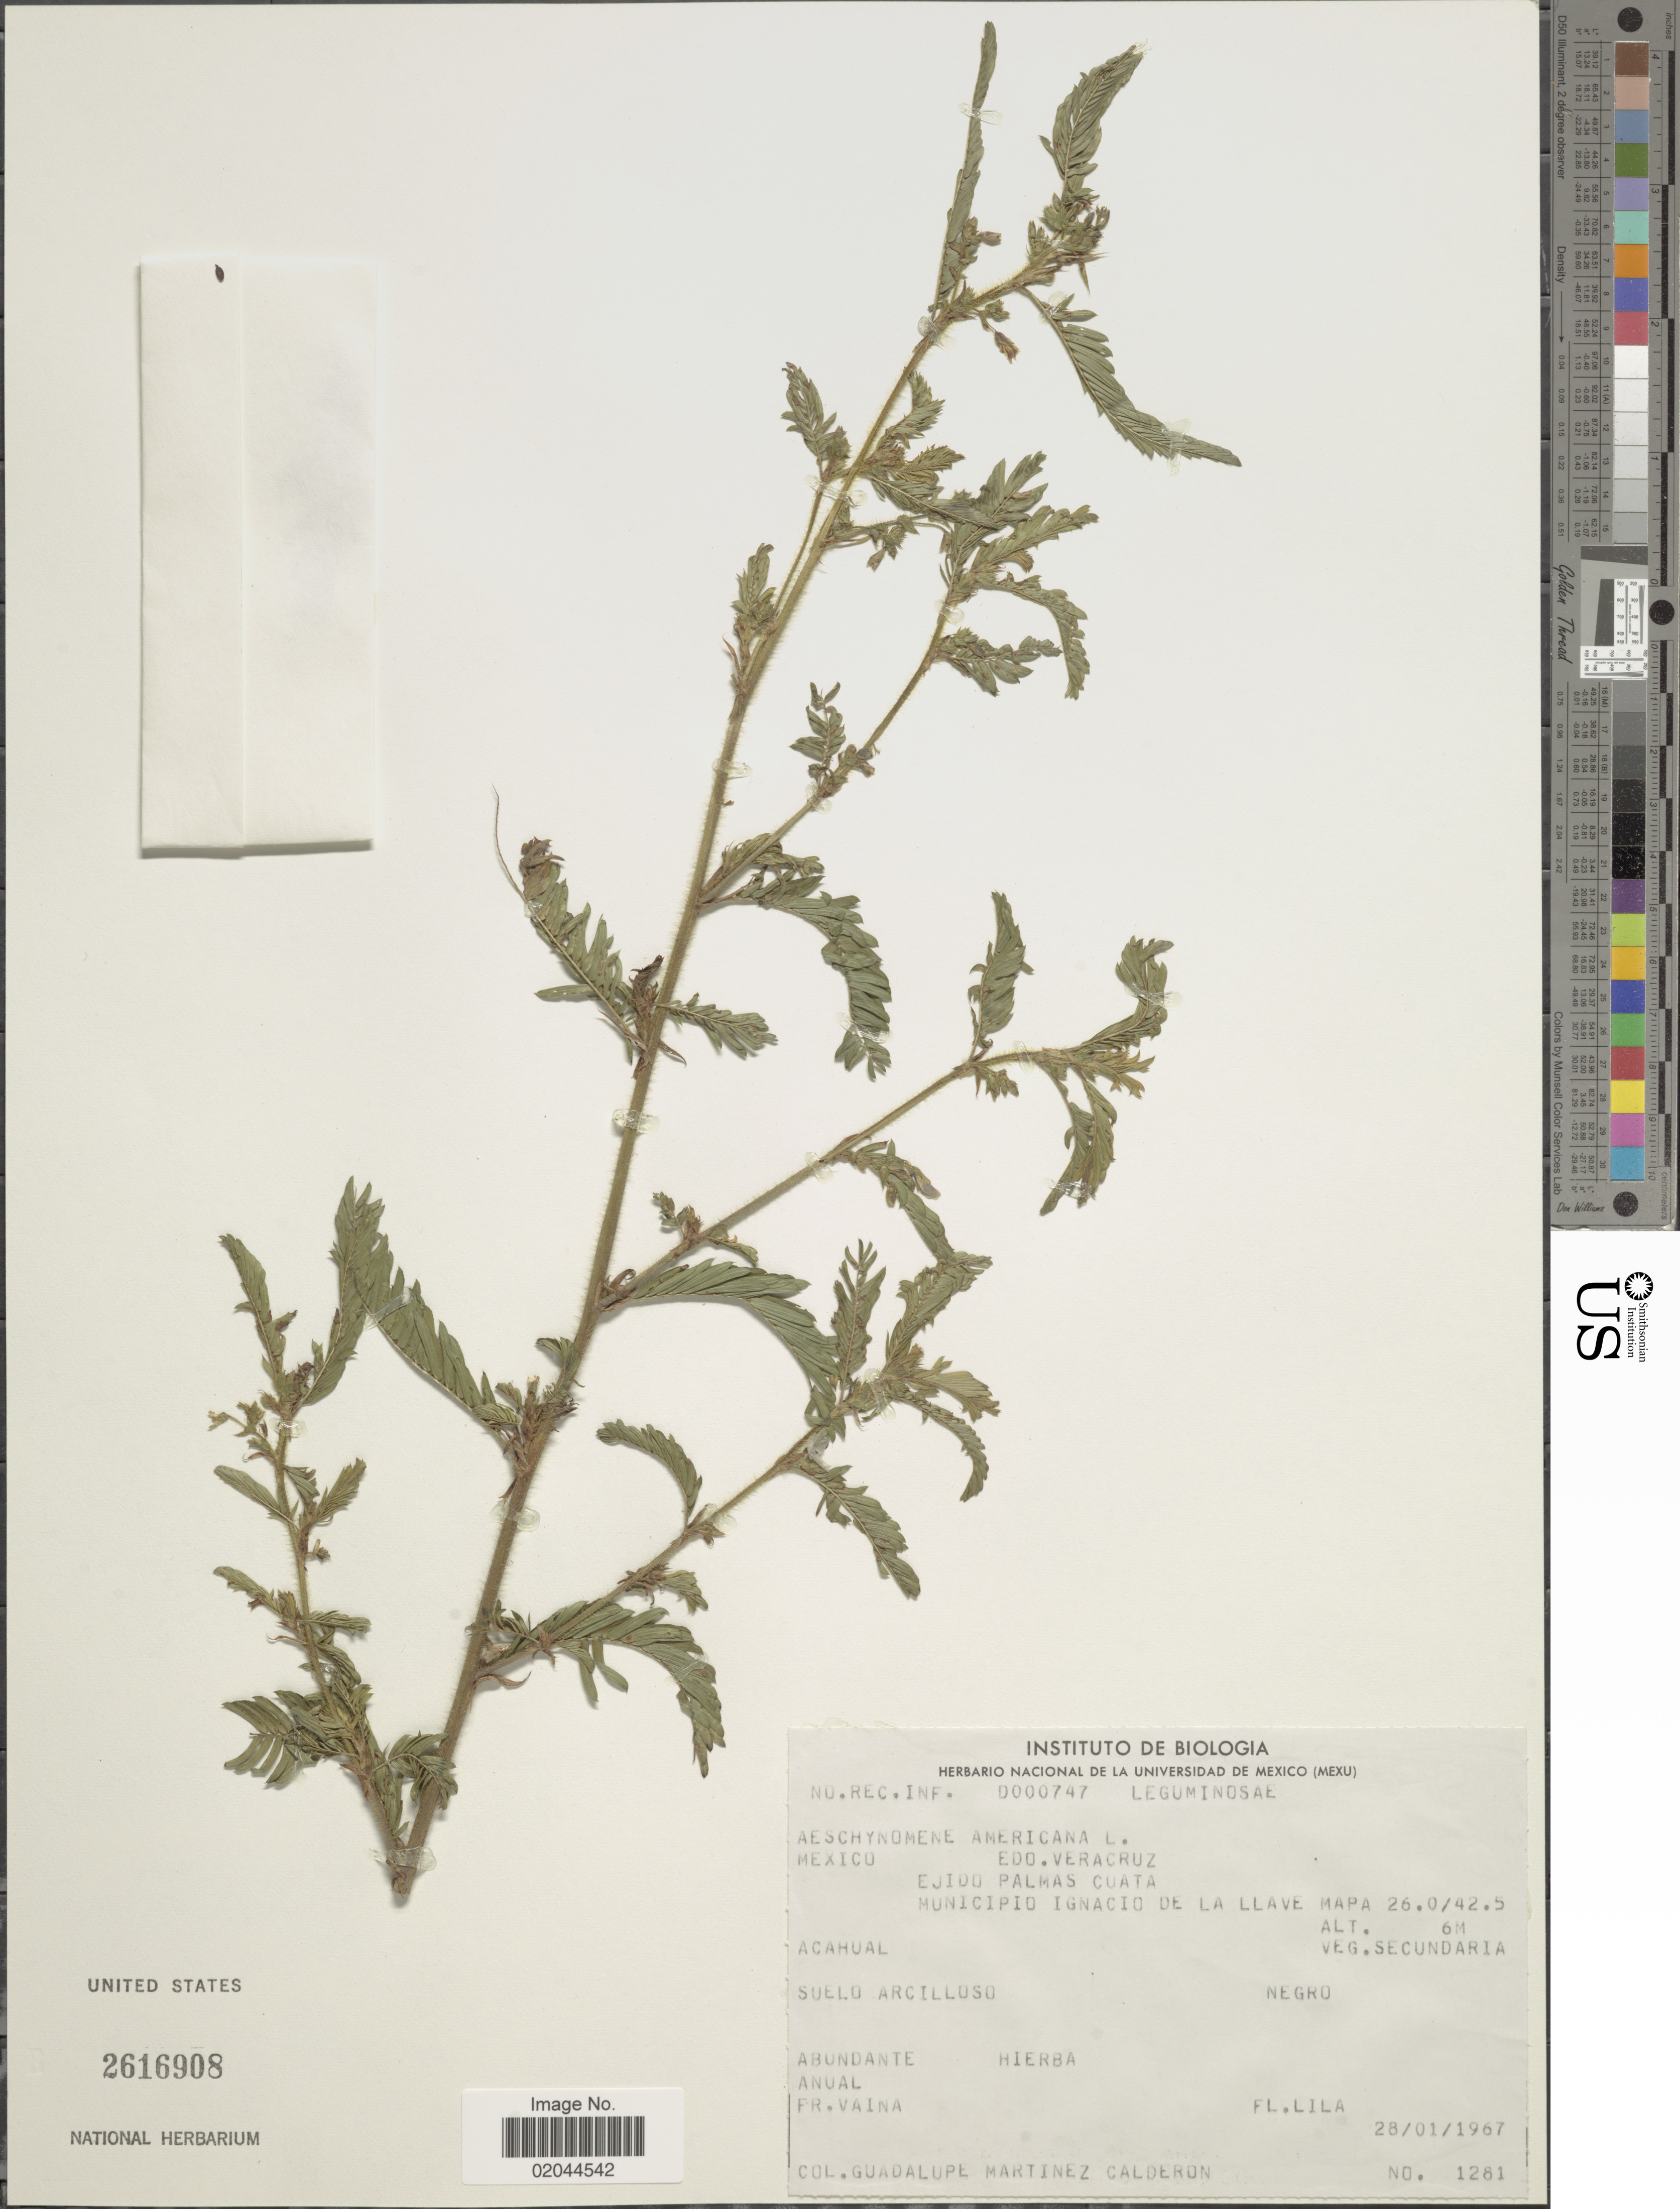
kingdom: Plantae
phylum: Tracheophyta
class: Magnoliopsida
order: Fabales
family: Fabaceae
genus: Aeschynomene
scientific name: Aeschynomene americana var. americana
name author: L.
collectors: G. Martinez-C.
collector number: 1281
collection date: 1967-01-28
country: Mexico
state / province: Veracruz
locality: Veracruz, Ejido Palmas Cuata, Municipio Ignacio de la Llave Mapa 26.4/42.5, Acahual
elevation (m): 6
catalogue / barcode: US 2616908